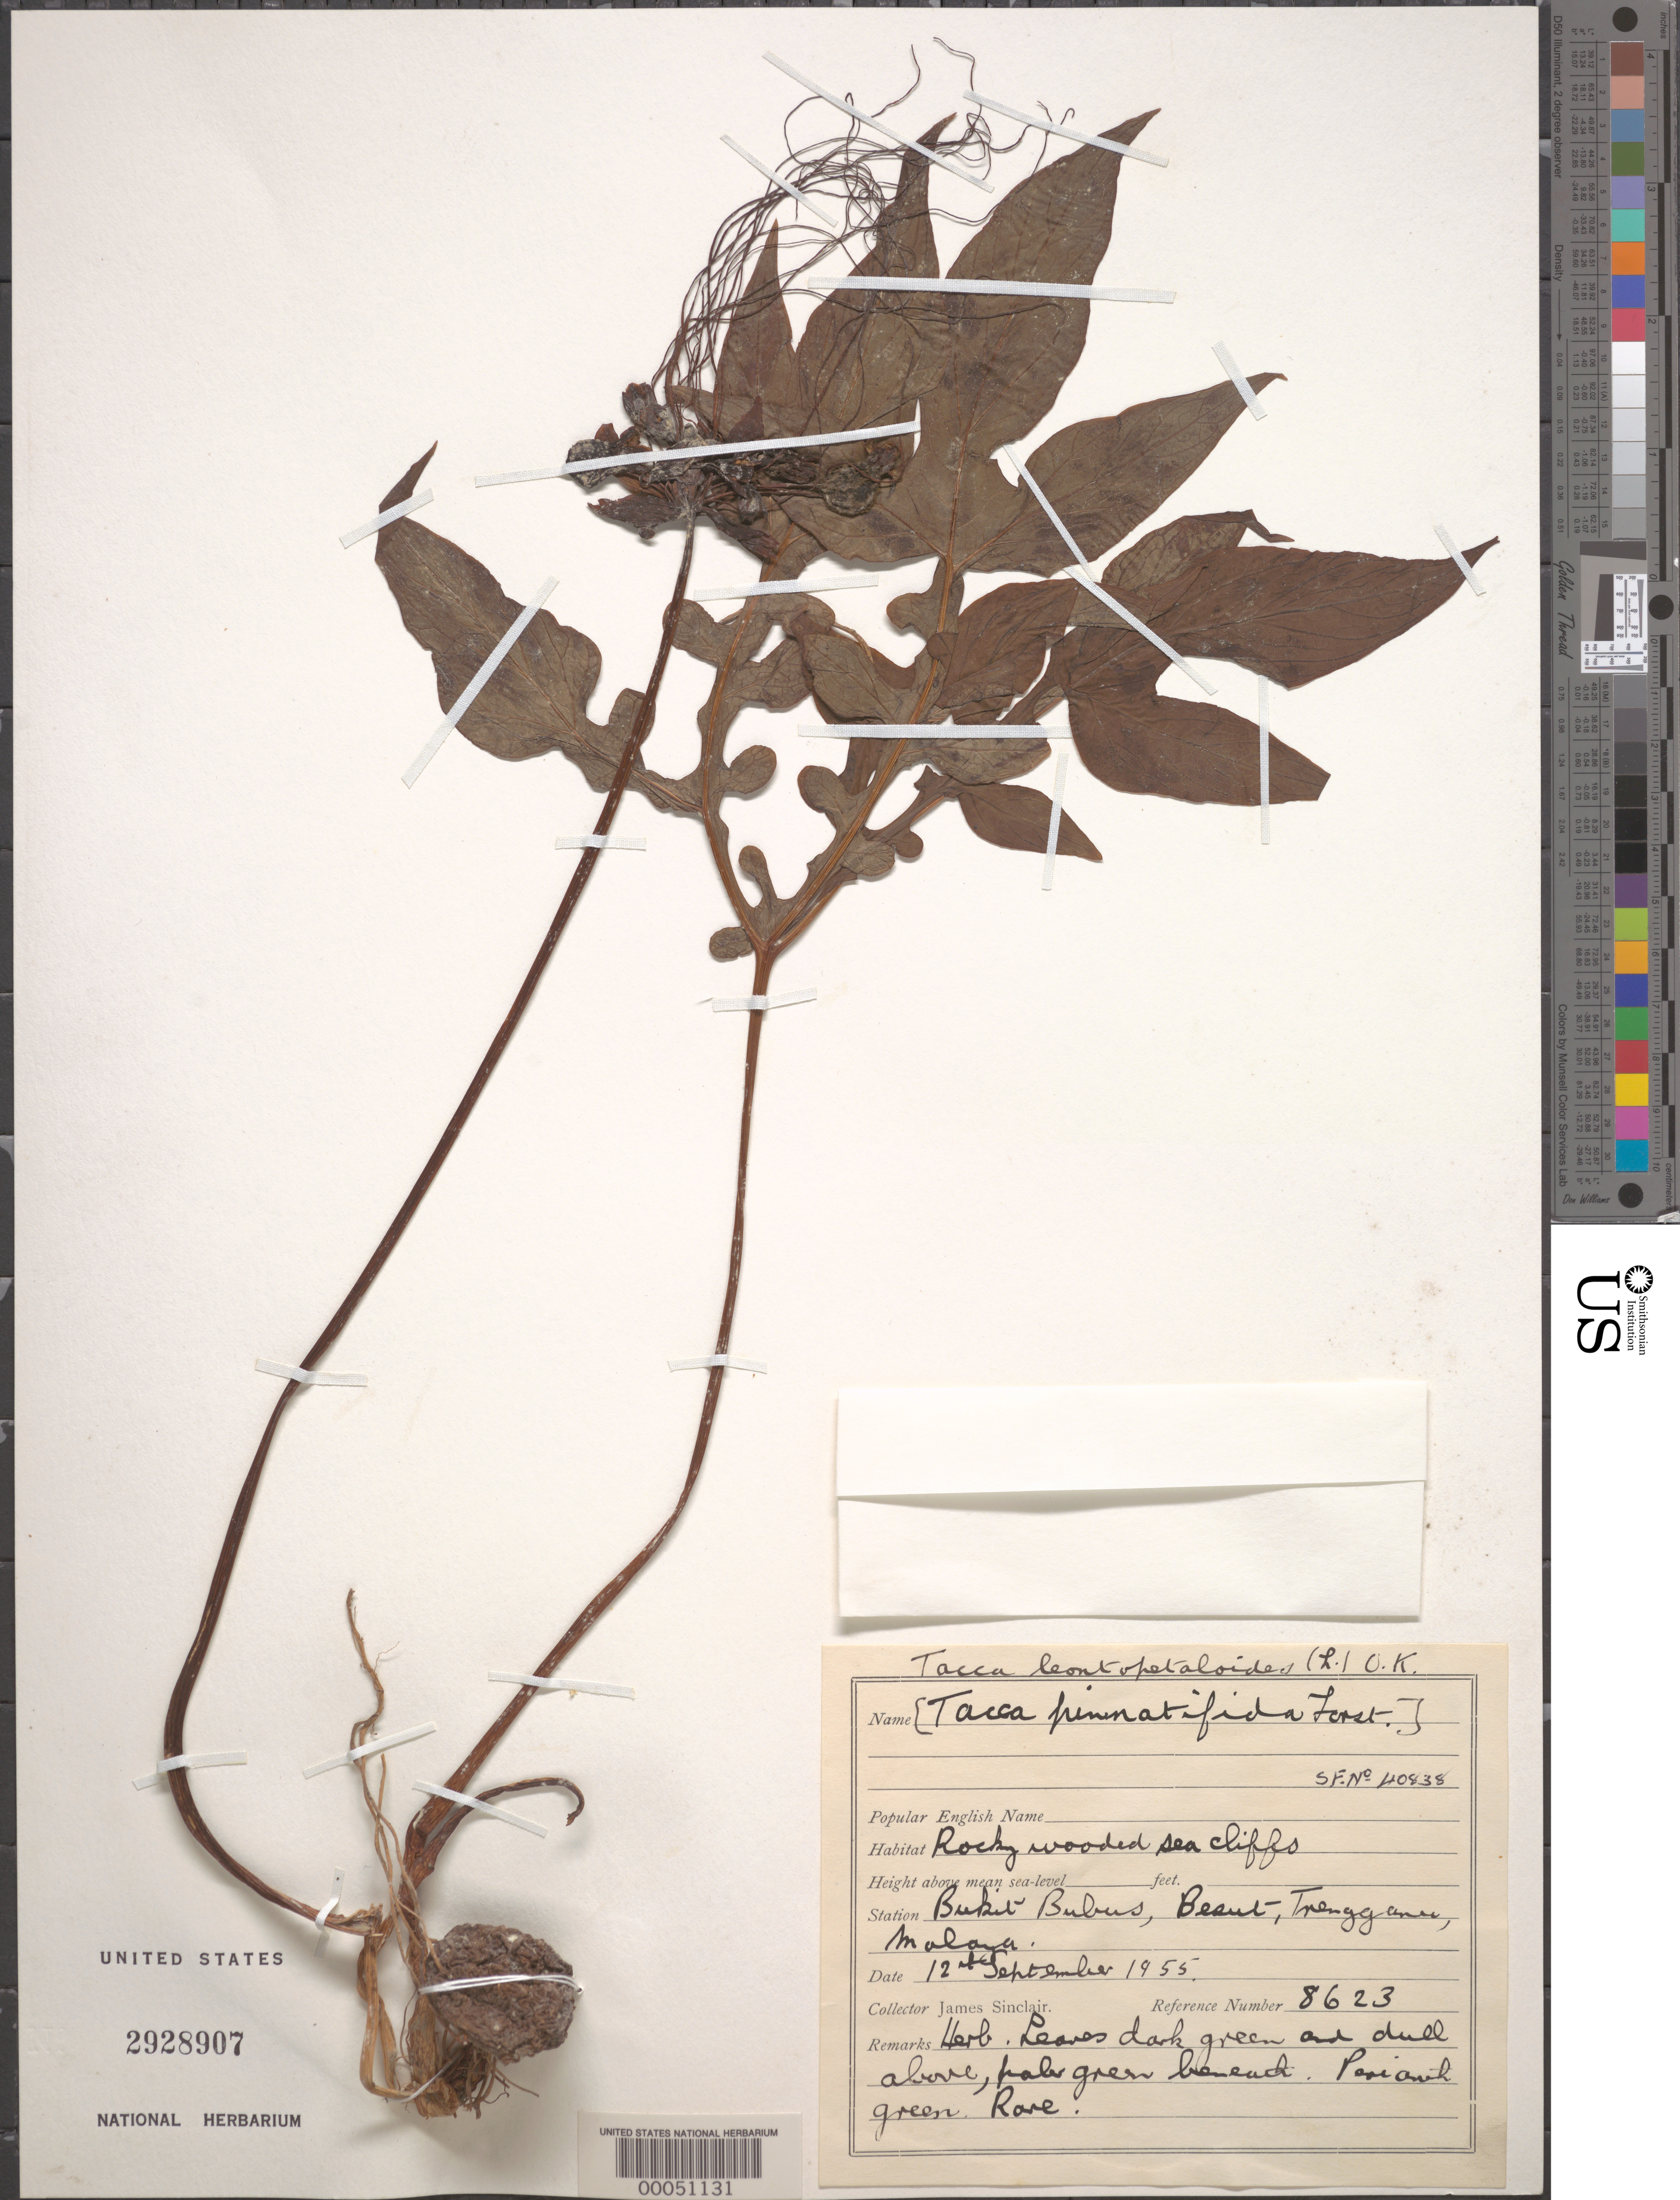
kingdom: Plantae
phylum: Tracheophyta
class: Liliopsida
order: Dioscoreales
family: Dioscoreaceae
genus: Tacca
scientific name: Tacca leontopetaloides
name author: (L.) Kuntze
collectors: J. Sinclair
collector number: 8623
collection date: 1955-09-12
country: Malaysia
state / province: Terengganu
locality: Station Bukit Bubus, Besut, Trengganu, Malaya.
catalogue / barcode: US 2928907